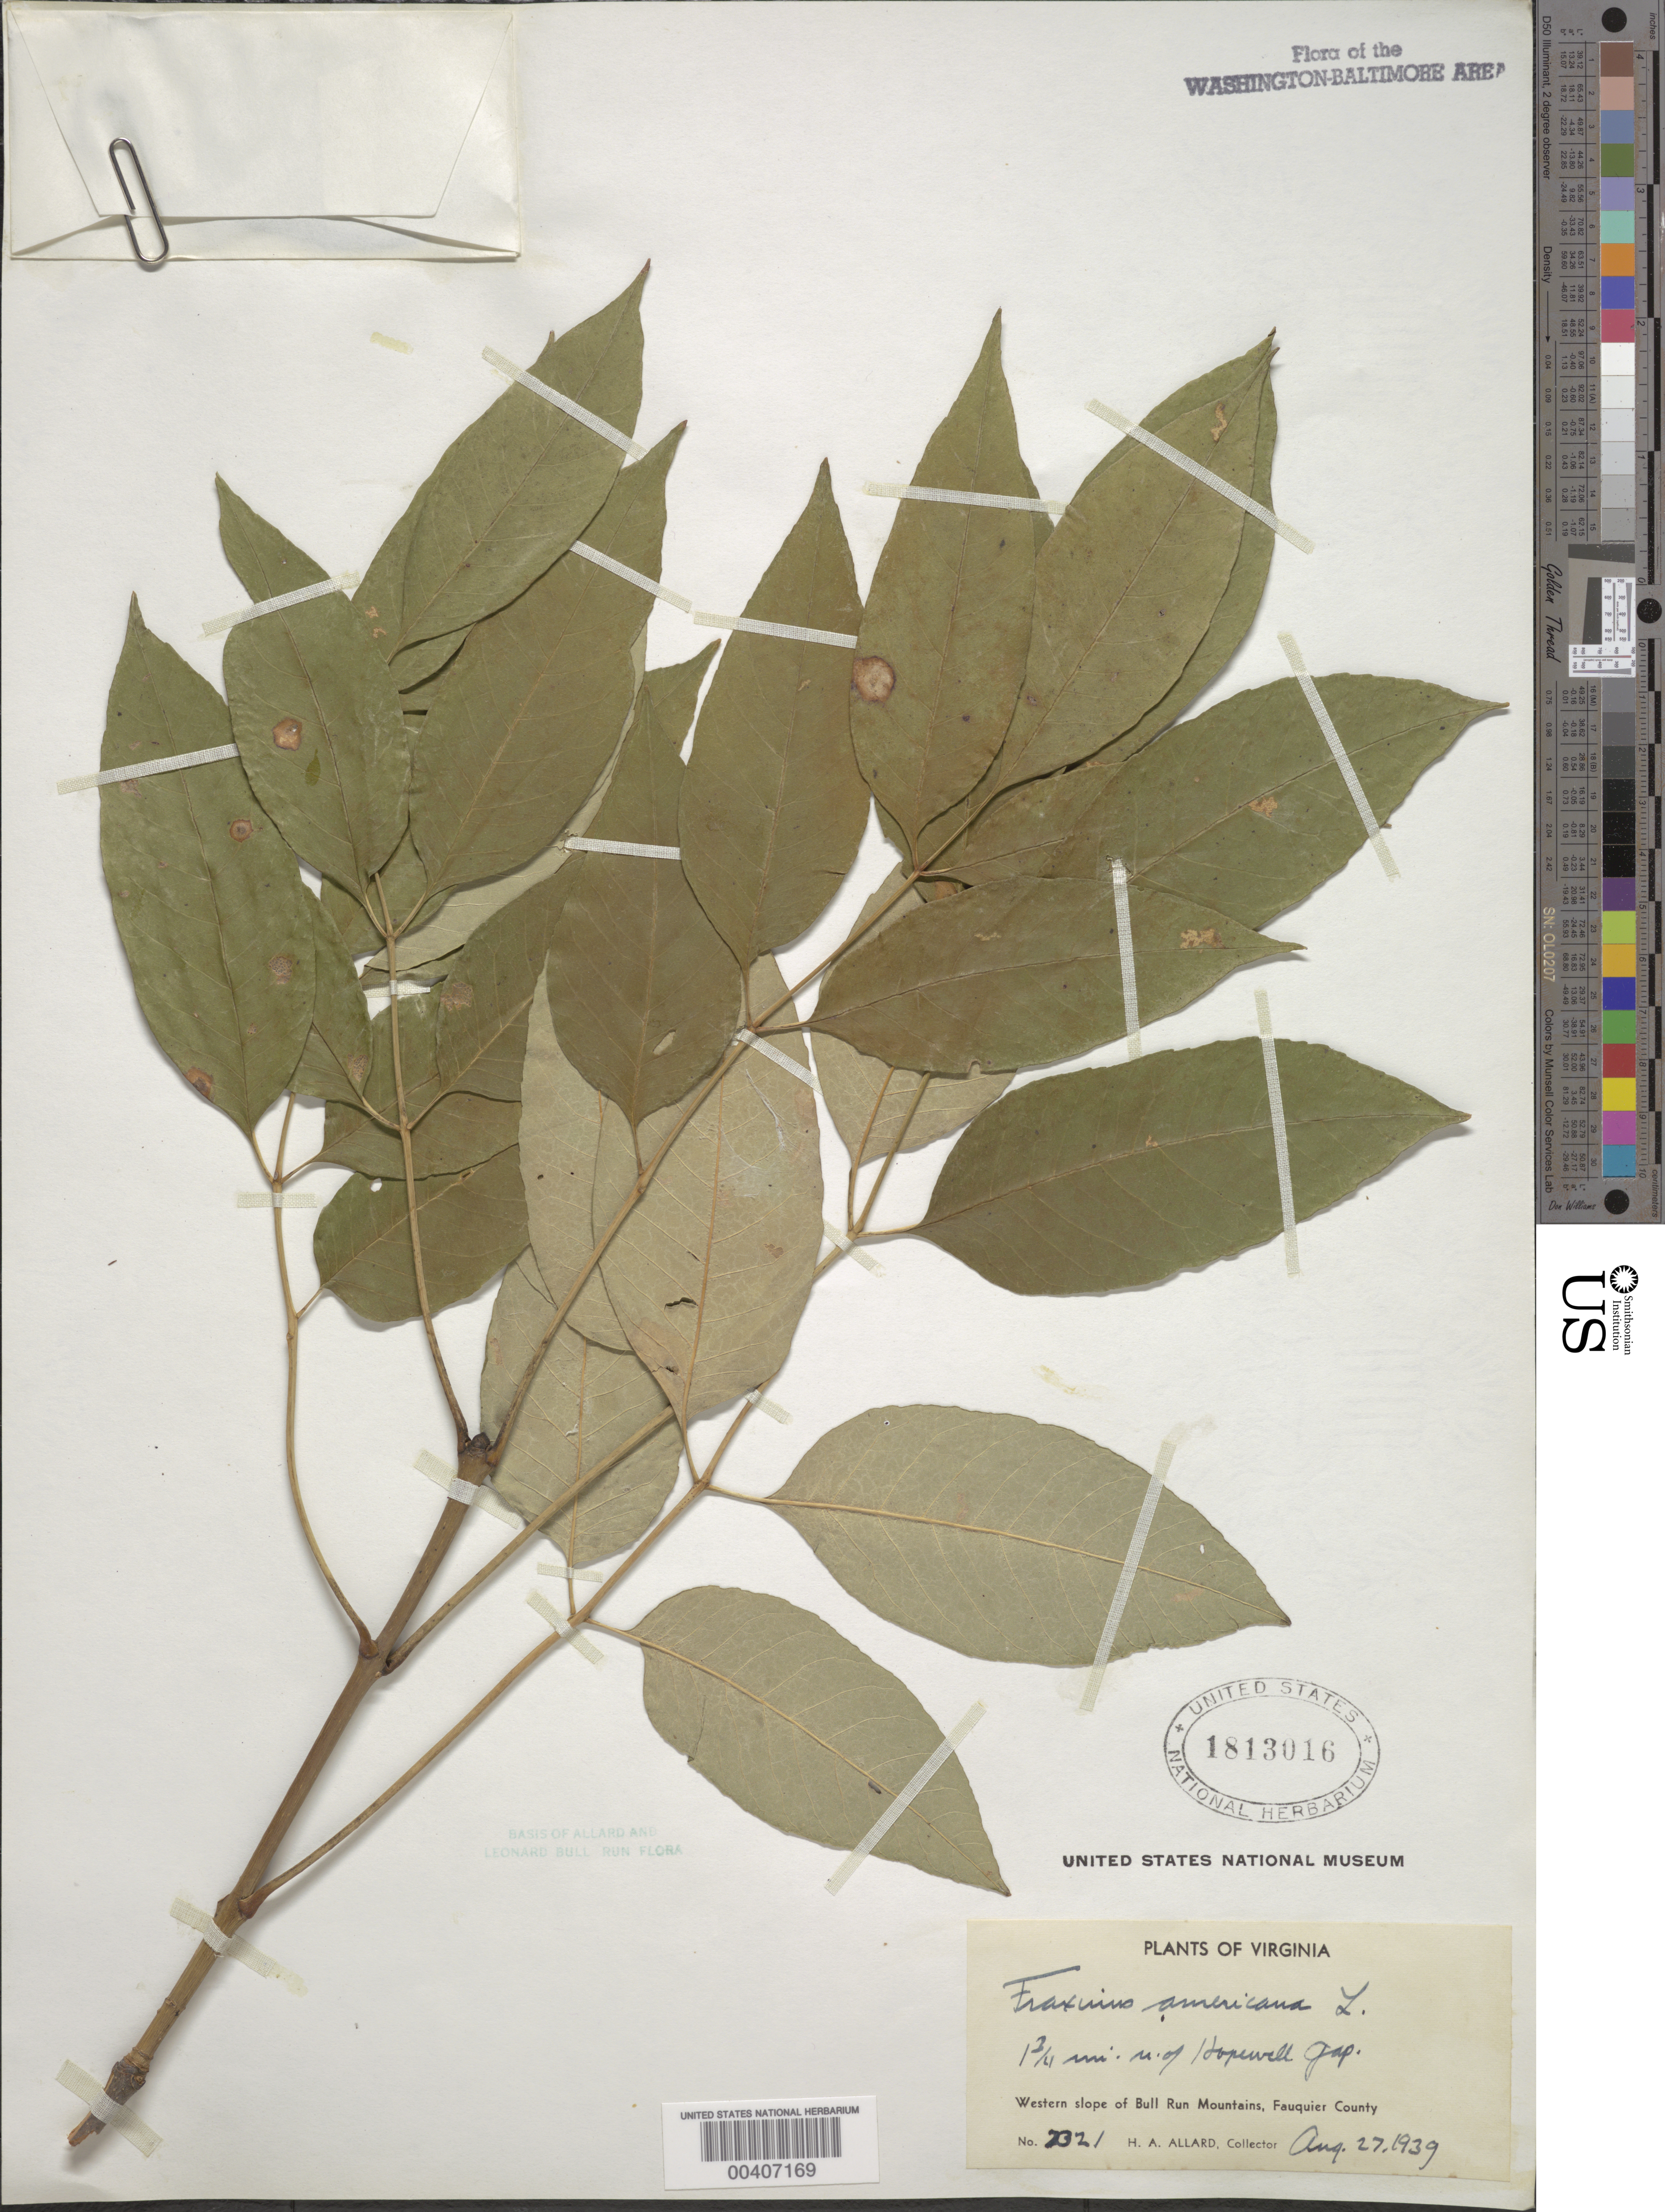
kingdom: Plantae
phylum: Tracheophyta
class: Magnoliopsida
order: Lamiales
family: Oleaceae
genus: Fraxinus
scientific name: Fraxinus americana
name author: L.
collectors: H. A. Allard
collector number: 2321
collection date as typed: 27 Aug 1939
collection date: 1939-08-27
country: United States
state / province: Virginia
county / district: Fauquier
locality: North of Hopewell Gap, western slope of Bull Run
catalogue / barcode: US 1813016